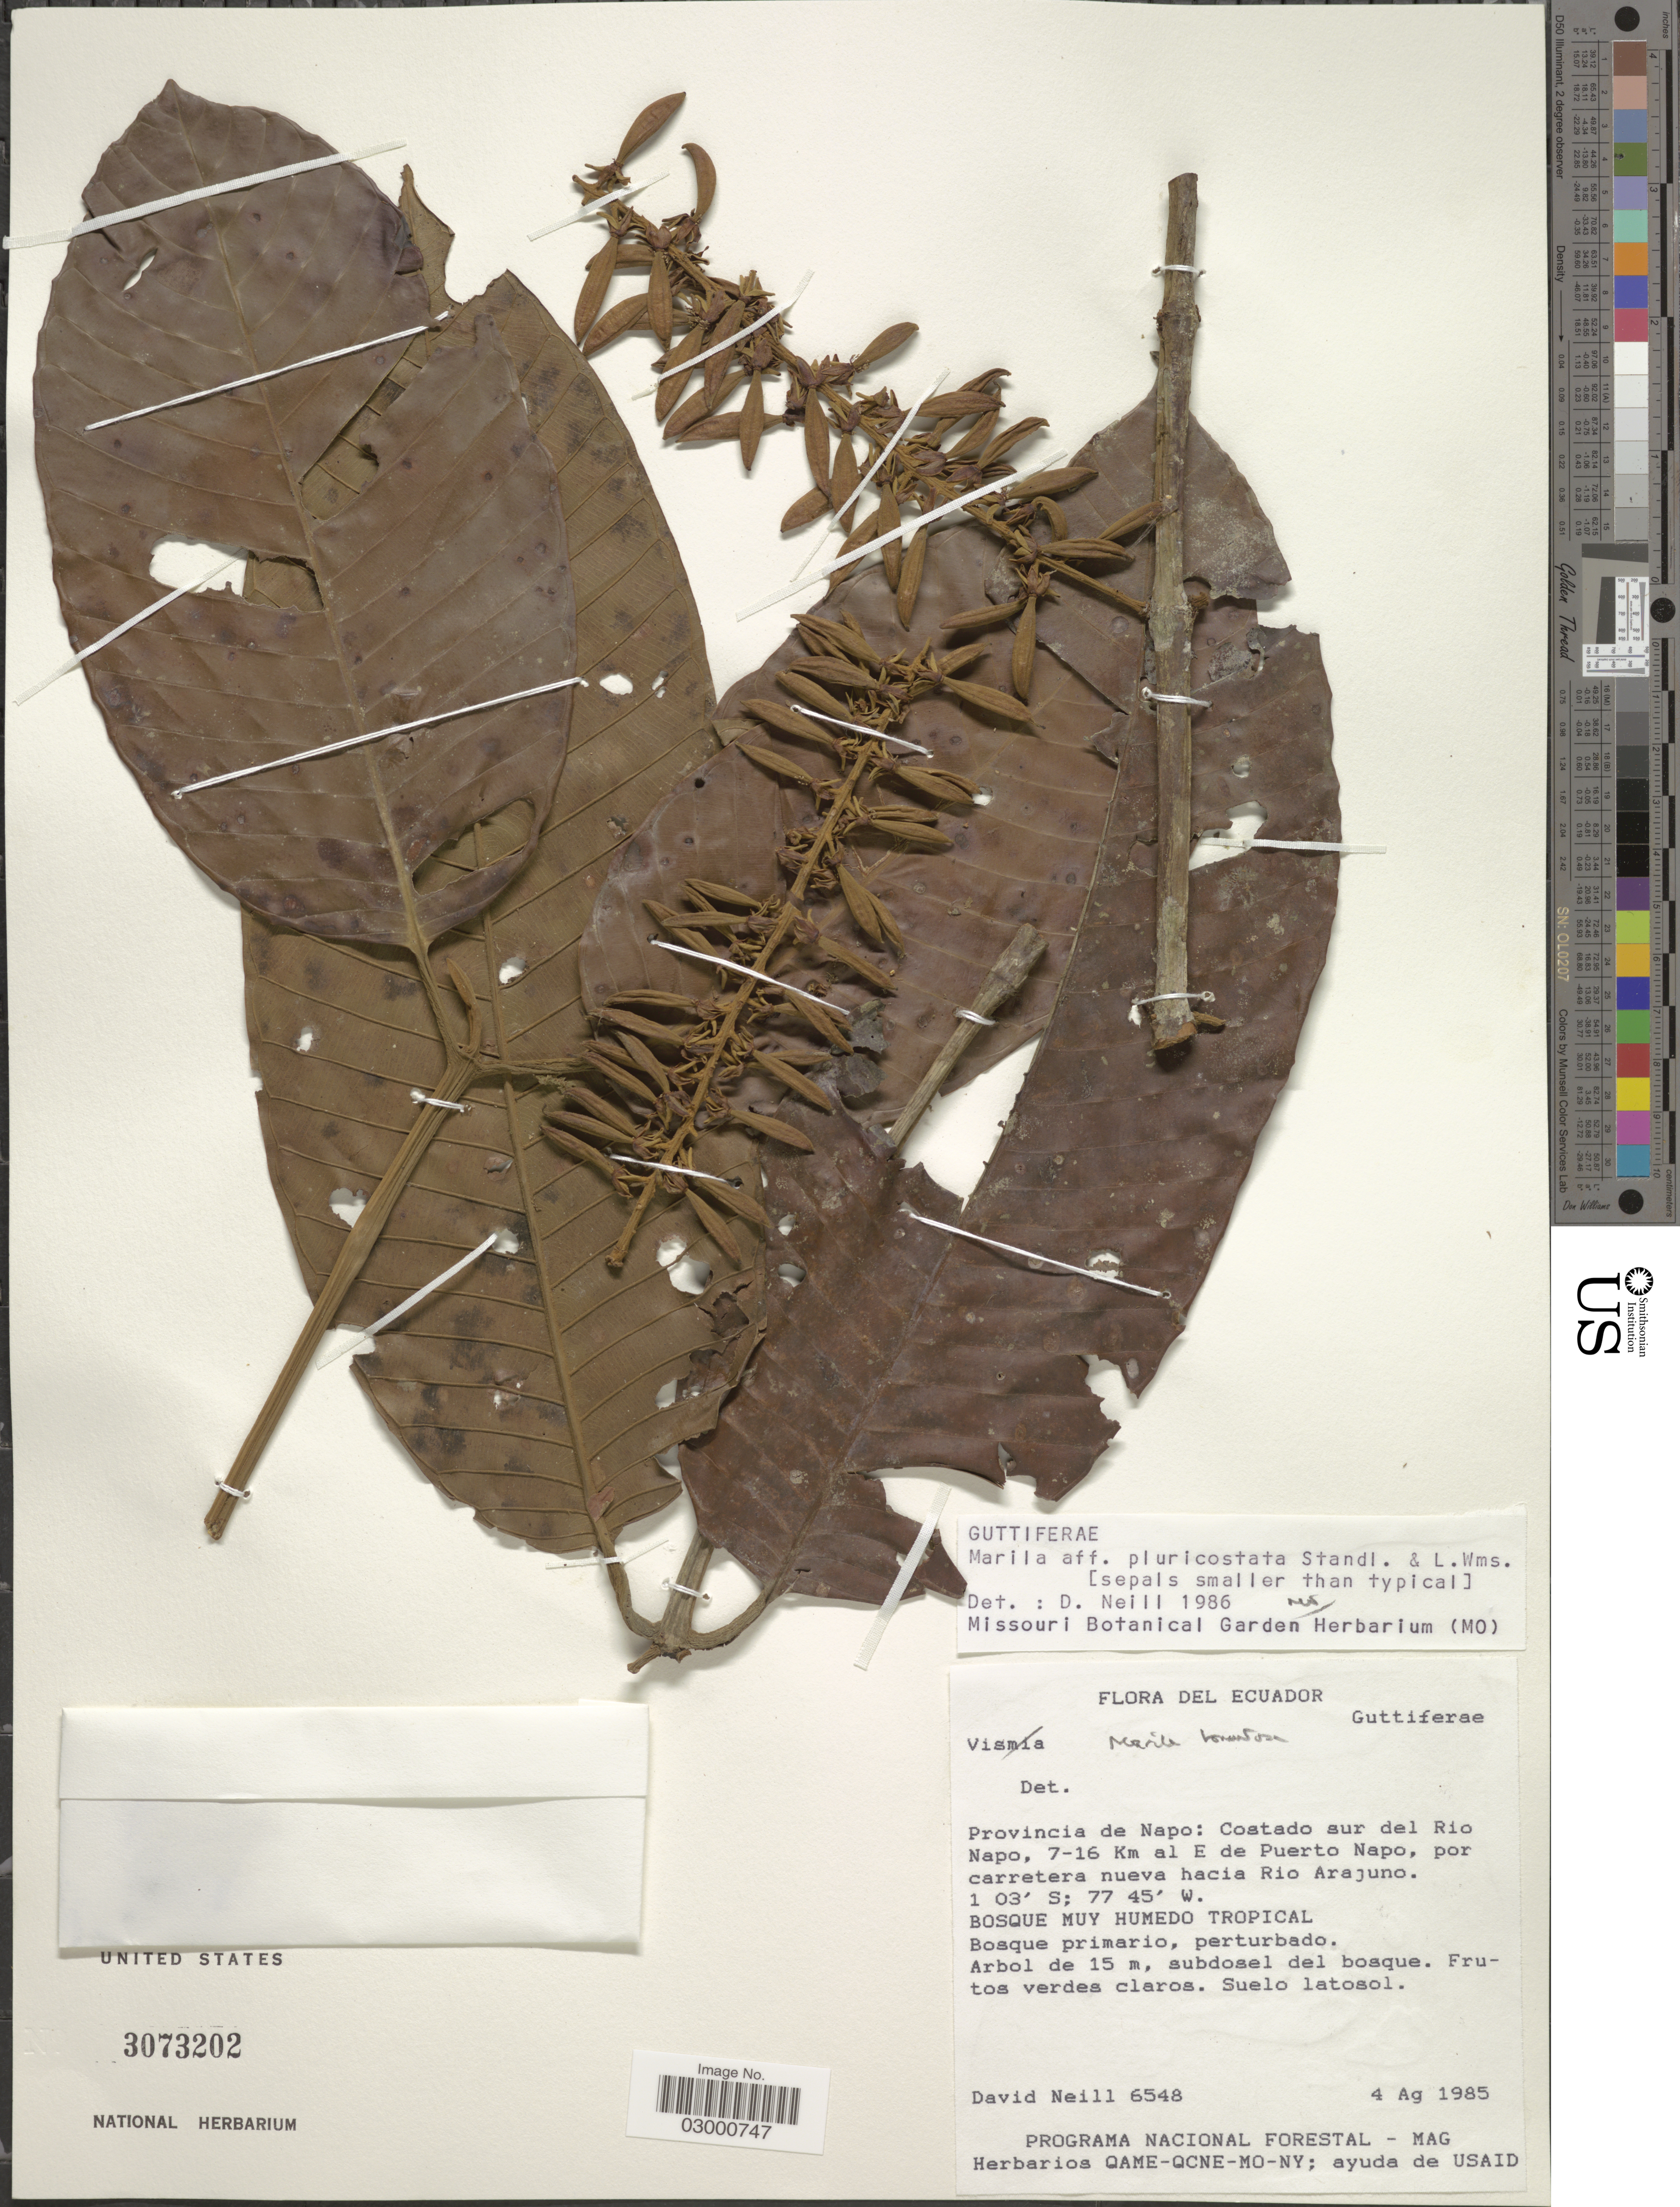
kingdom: Plantae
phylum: Tracheophyta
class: Magnoliopsida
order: Malpighiales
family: Calophyllaceae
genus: Marila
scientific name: Marila tomentosa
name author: Poepp.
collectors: D. A. Neill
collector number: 6548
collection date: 1985-08-04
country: Ecuador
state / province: Napo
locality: Provincia de Napo: Costada sur del Rio Napo, 7-16 Km al E de Puerto Napo, por carretera nueva hacia Rio Arajuno.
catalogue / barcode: US 3073202